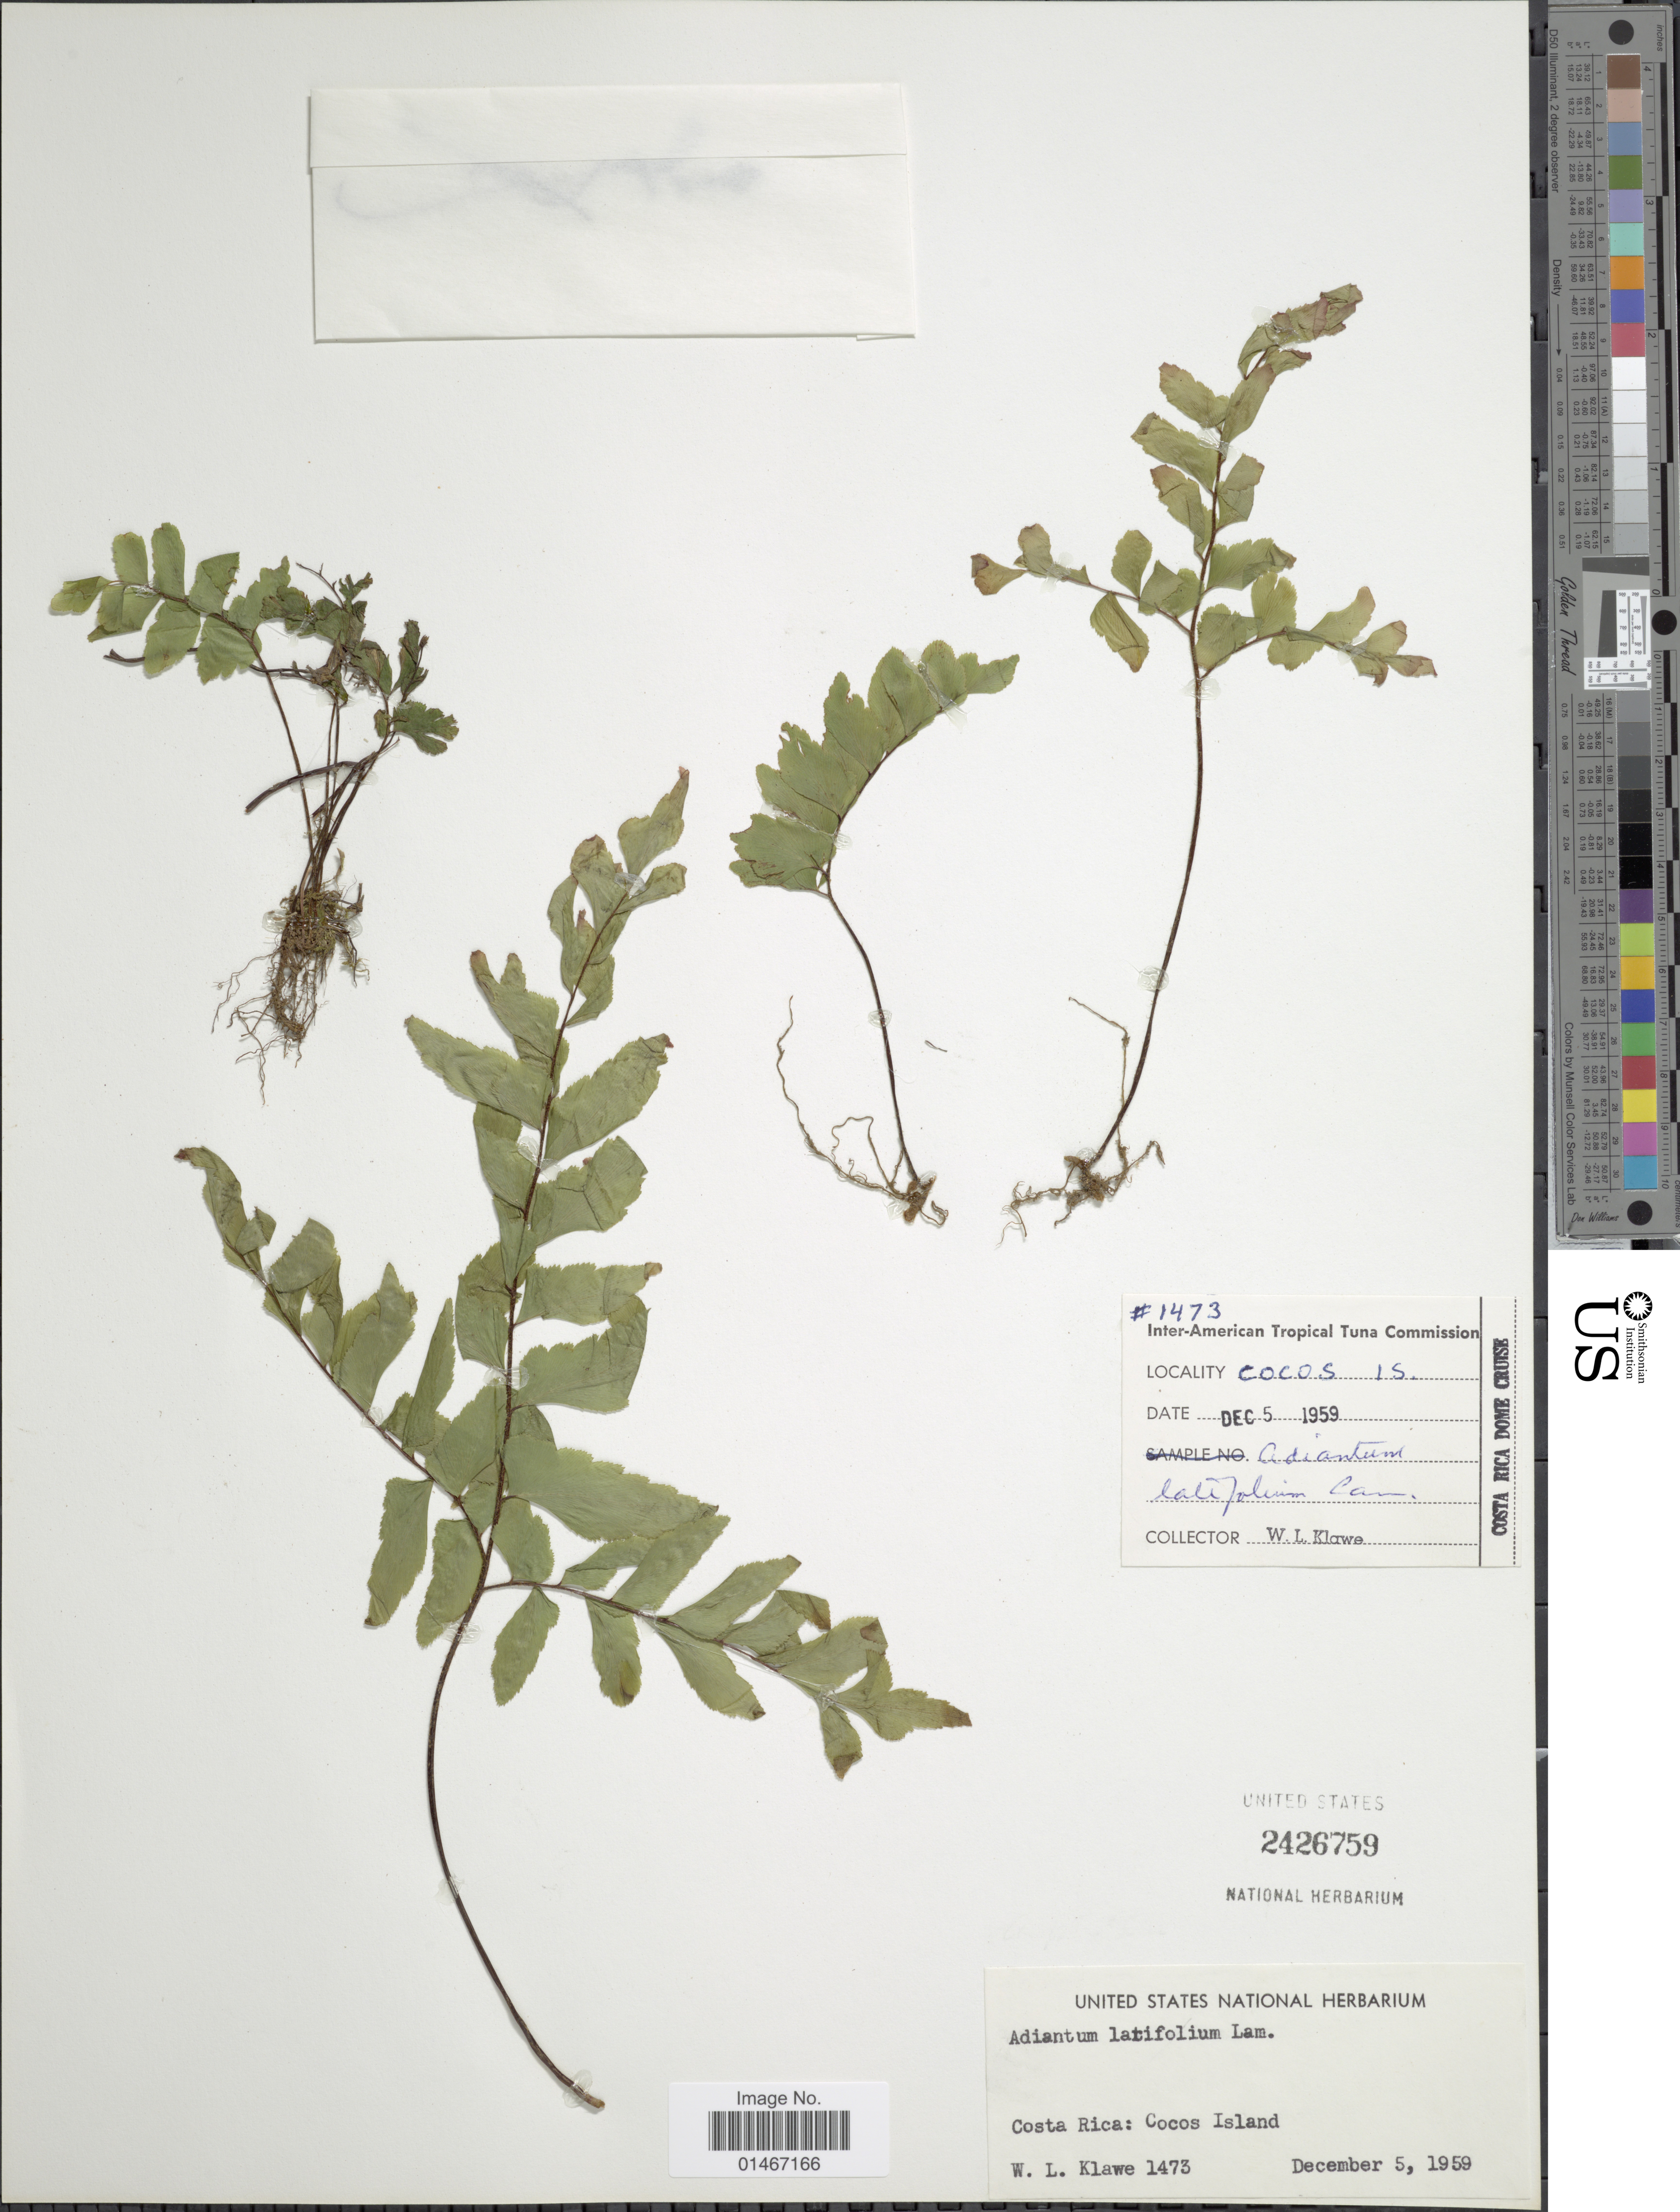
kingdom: Plantae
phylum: Tracheophyta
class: Polypodiopsida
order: Polypodiales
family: Pteridaceae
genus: Adiantum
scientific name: Adiantum latifolium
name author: Lam.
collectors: W. Klawe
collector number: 1473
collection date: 1959-12-05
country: Costa Rica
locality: Cocos Island.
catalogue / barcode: US 2426759